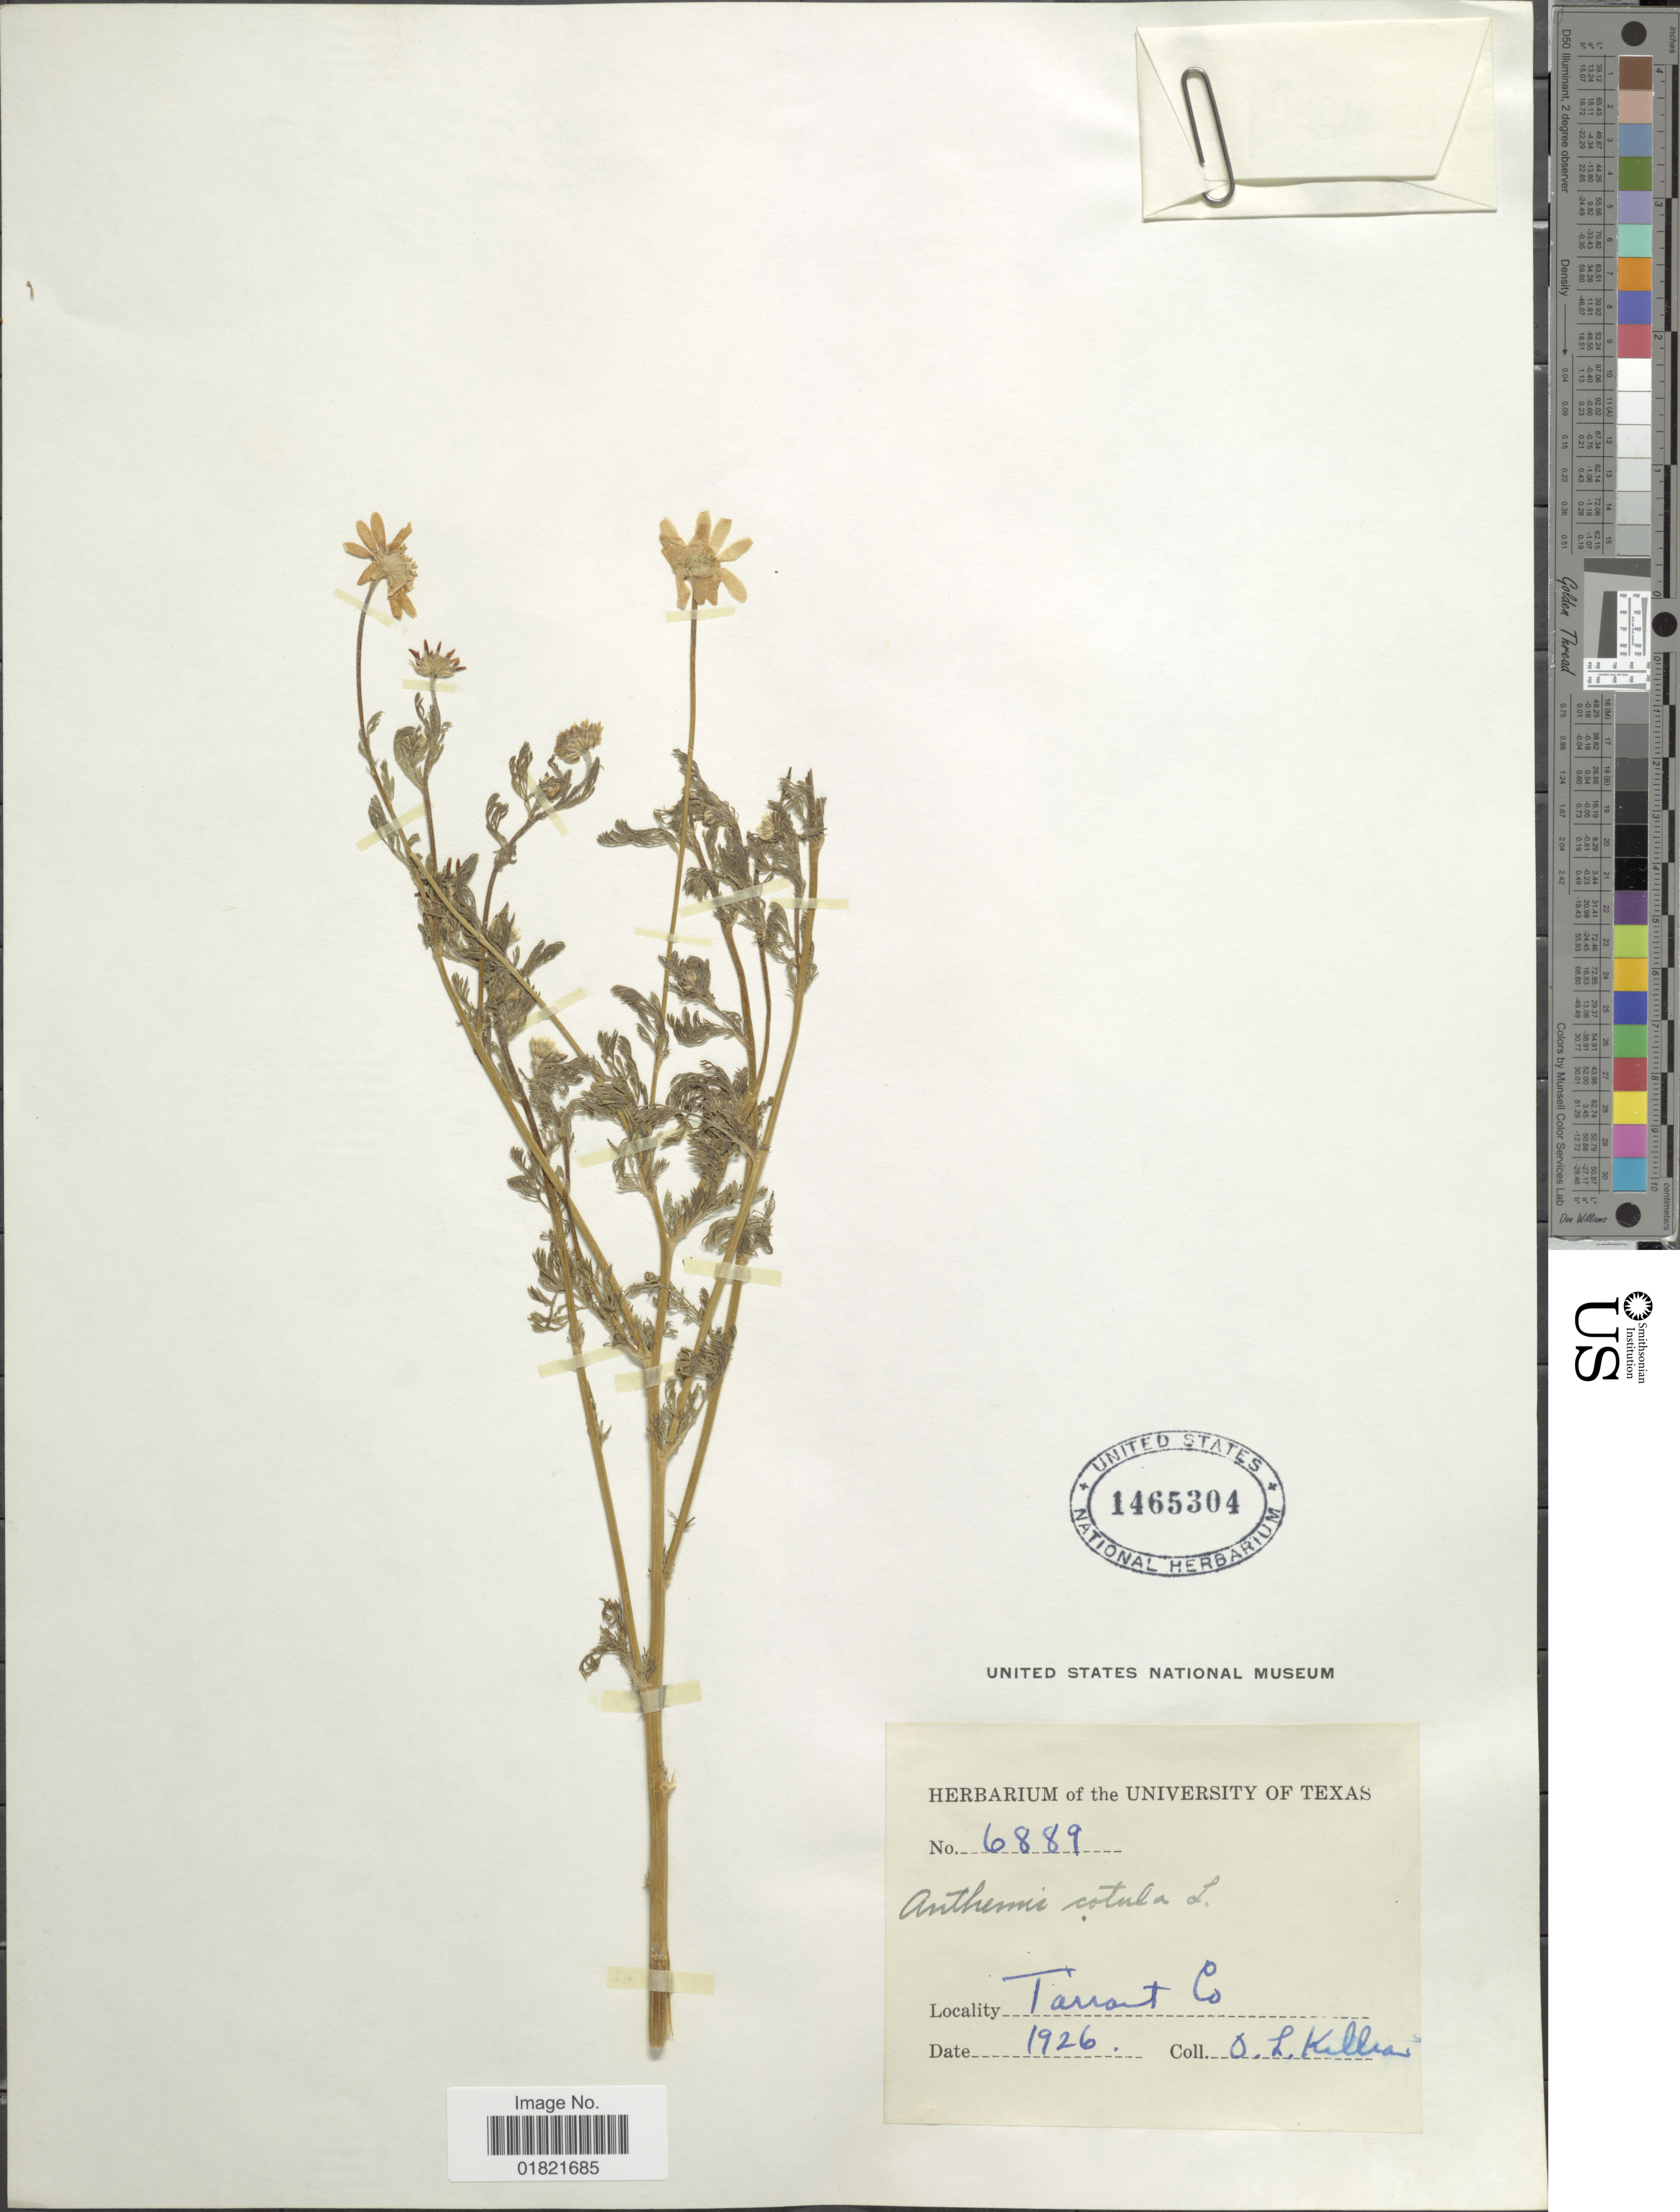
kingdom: Plantae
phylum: Tracheophyta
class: Magnoliopsida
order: Asterales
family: Asteraceae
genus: Anthemis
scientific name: Anthemis cotula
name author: L.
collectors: O. Kellian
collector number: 6889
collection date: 1926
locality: Tarrot Co. [interpreted]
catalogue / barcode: US 1465304